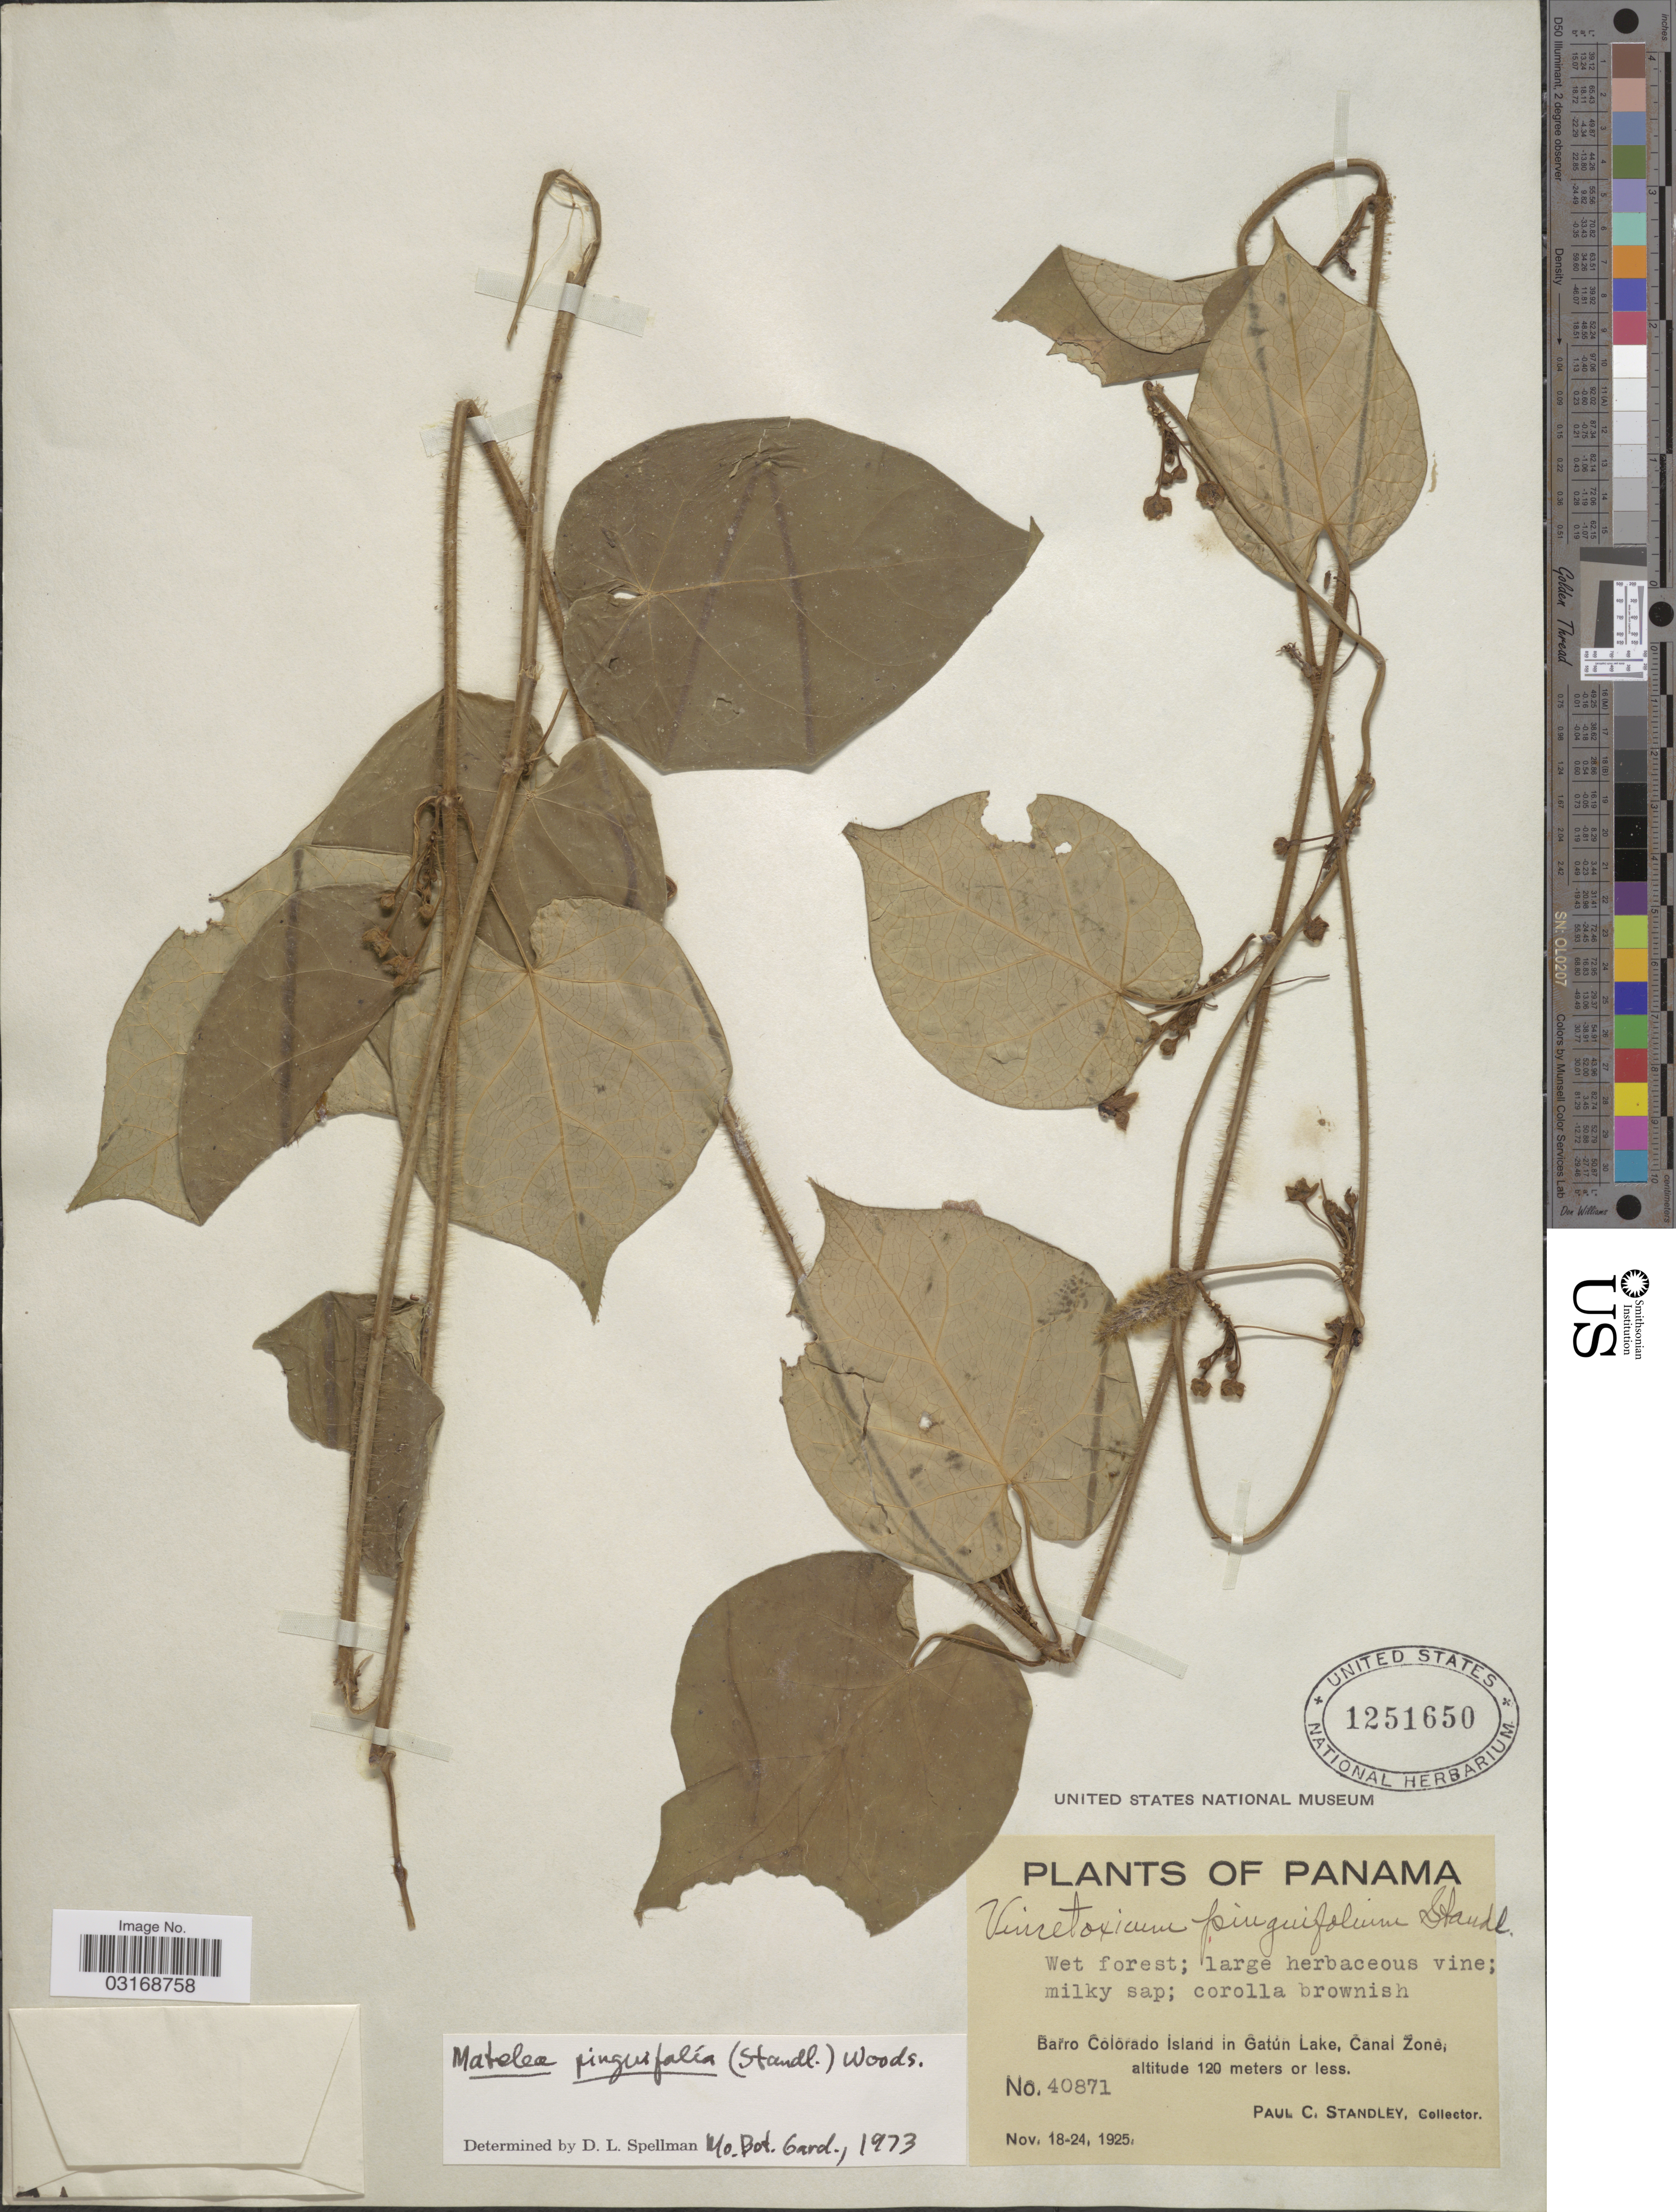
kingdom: Plantae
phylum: Tracheophyta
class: Magnoliopsida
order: Gentianales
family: Apocynaceae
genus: Matelea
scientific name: Matelea pinguifolia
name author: (Standl.) Woodson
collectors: P. C. Standley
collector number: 40871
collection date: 1925-11-18/1925-11-24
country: Panama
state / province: Panamá Oeste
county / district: Canal Zone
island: Barro Colorado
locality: Barro Colorado Island in Gatún Lake, Canal Zone.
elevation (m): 120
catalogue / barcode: US 1251650